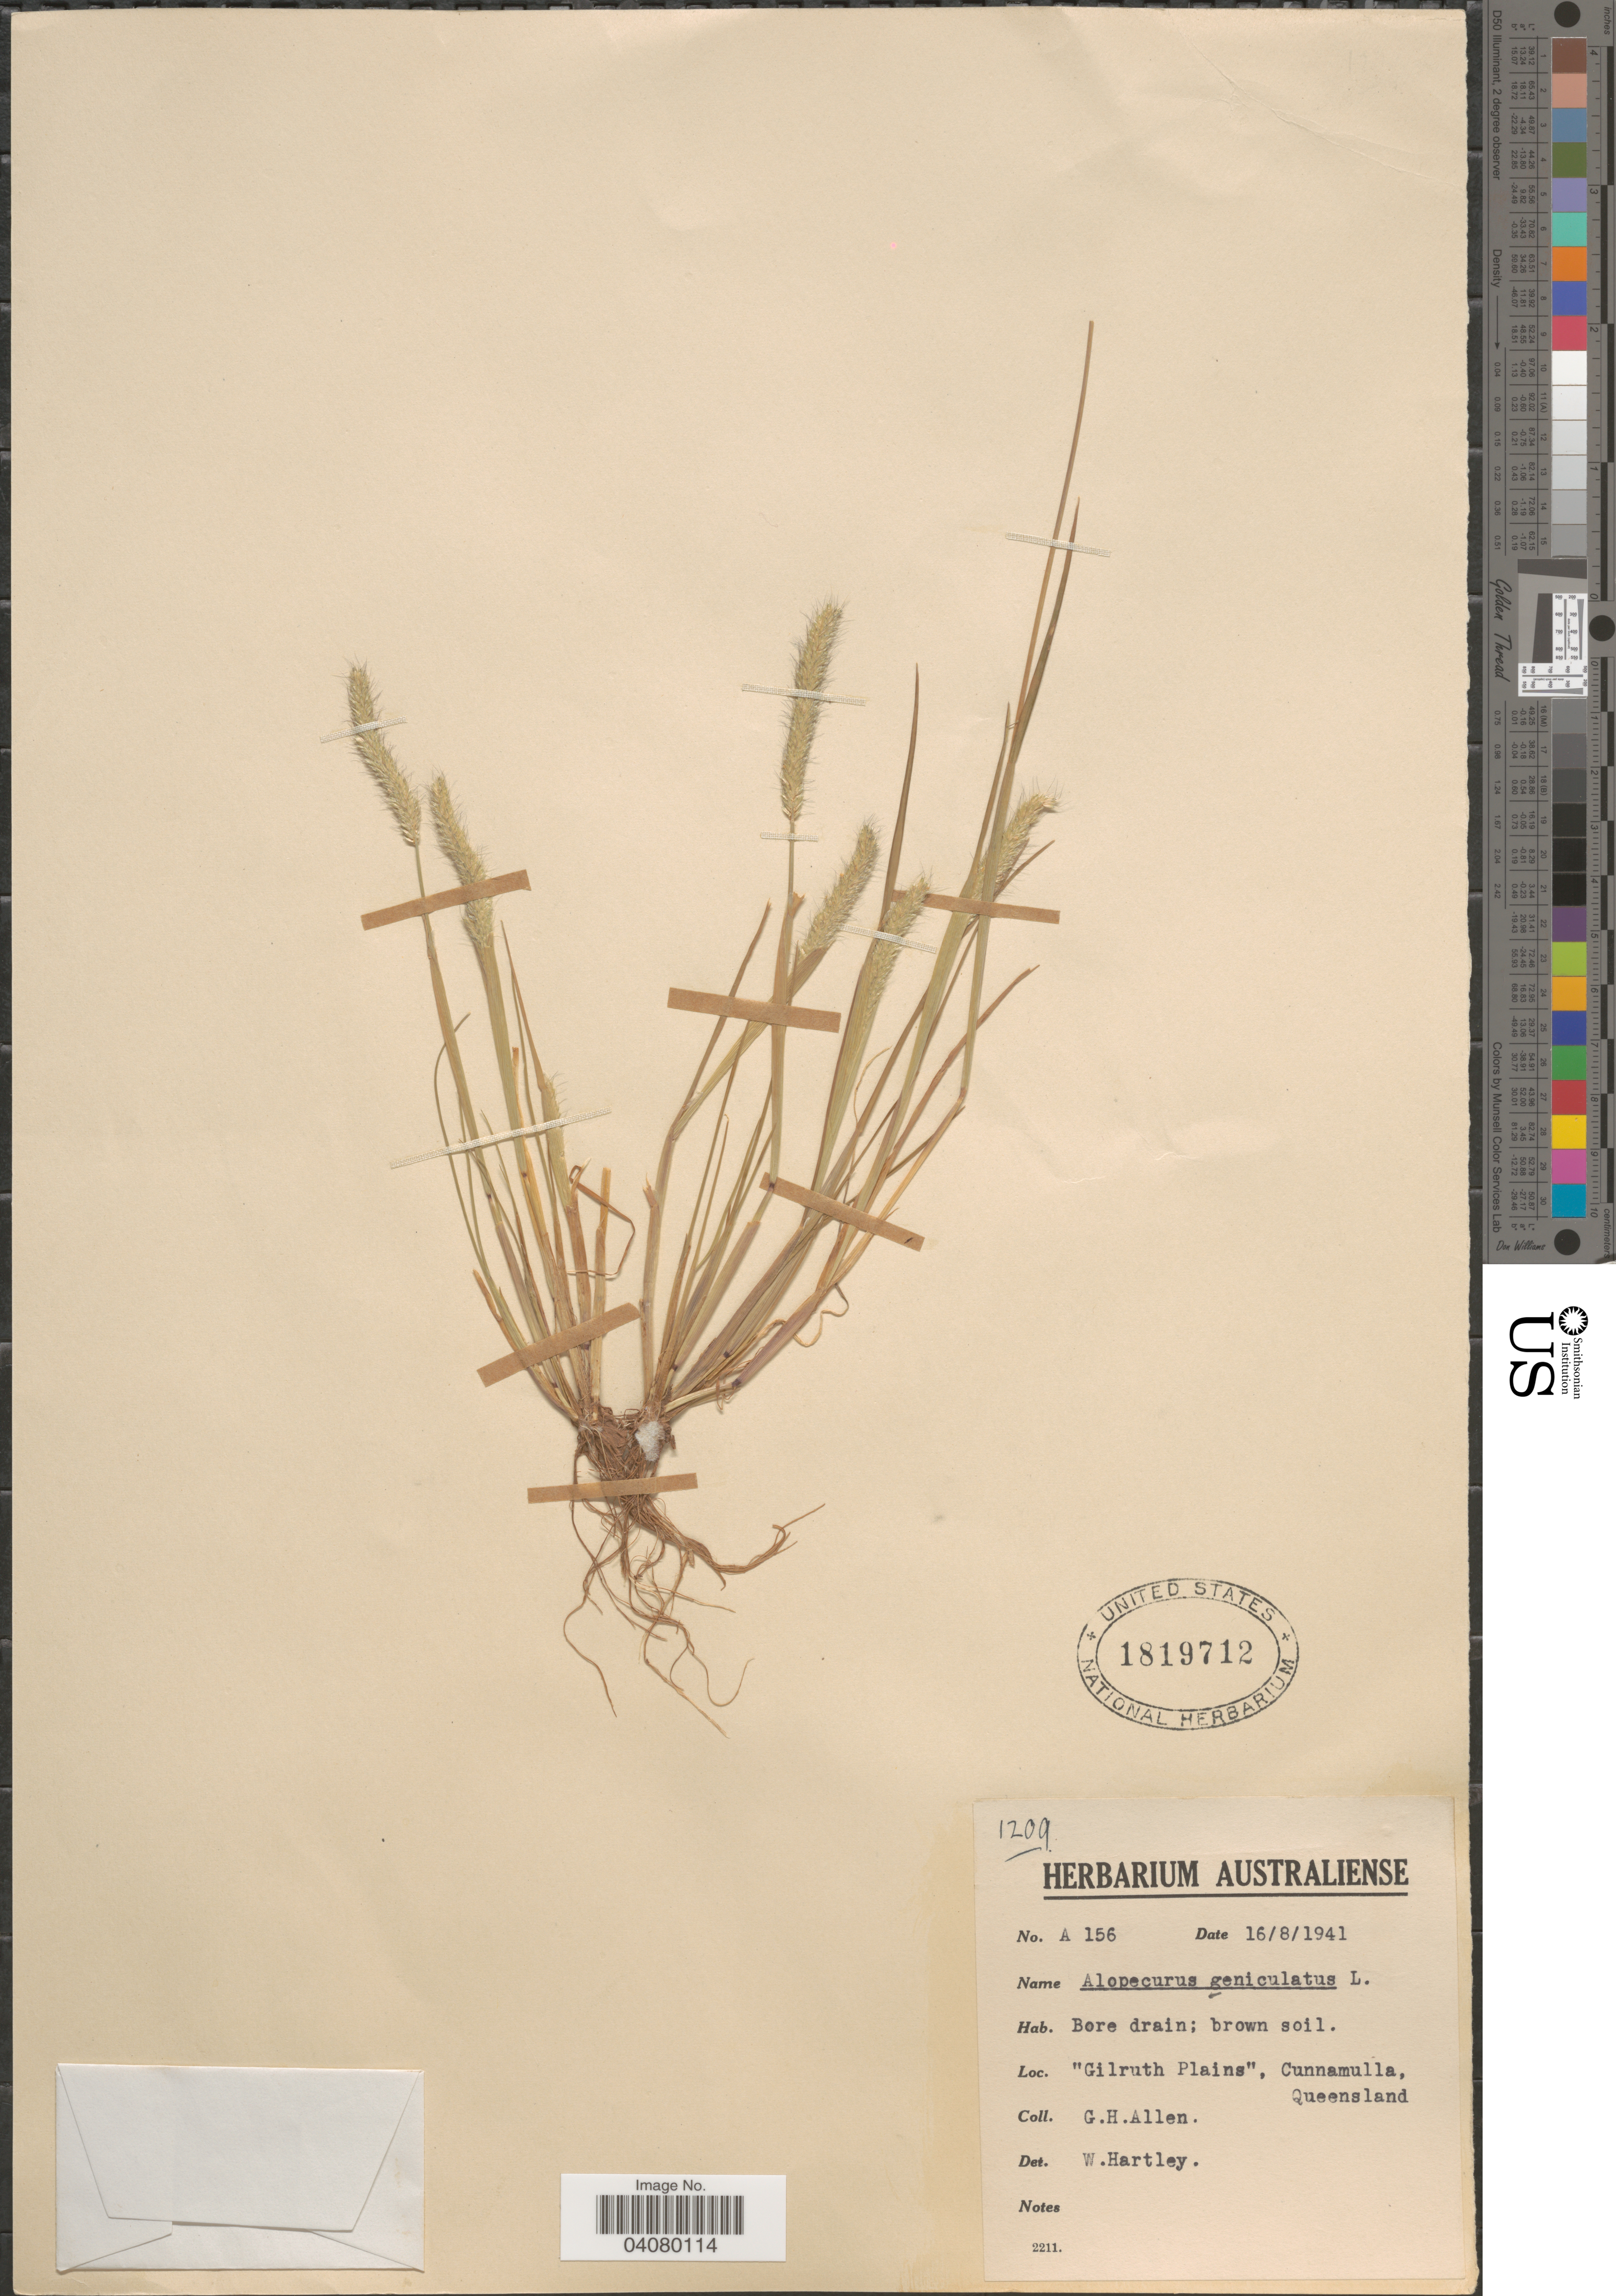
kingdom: Plantae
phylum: Tracheophyta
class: Liliopsida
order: Poales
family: Poaceae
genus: Alopecurus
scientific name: Alopecurus geniculatus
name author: L.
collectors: G. Allen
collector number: A156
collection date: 1941-08-16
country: Australia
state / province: Queensland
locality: Gilruth Plains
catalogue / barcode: US 1819712